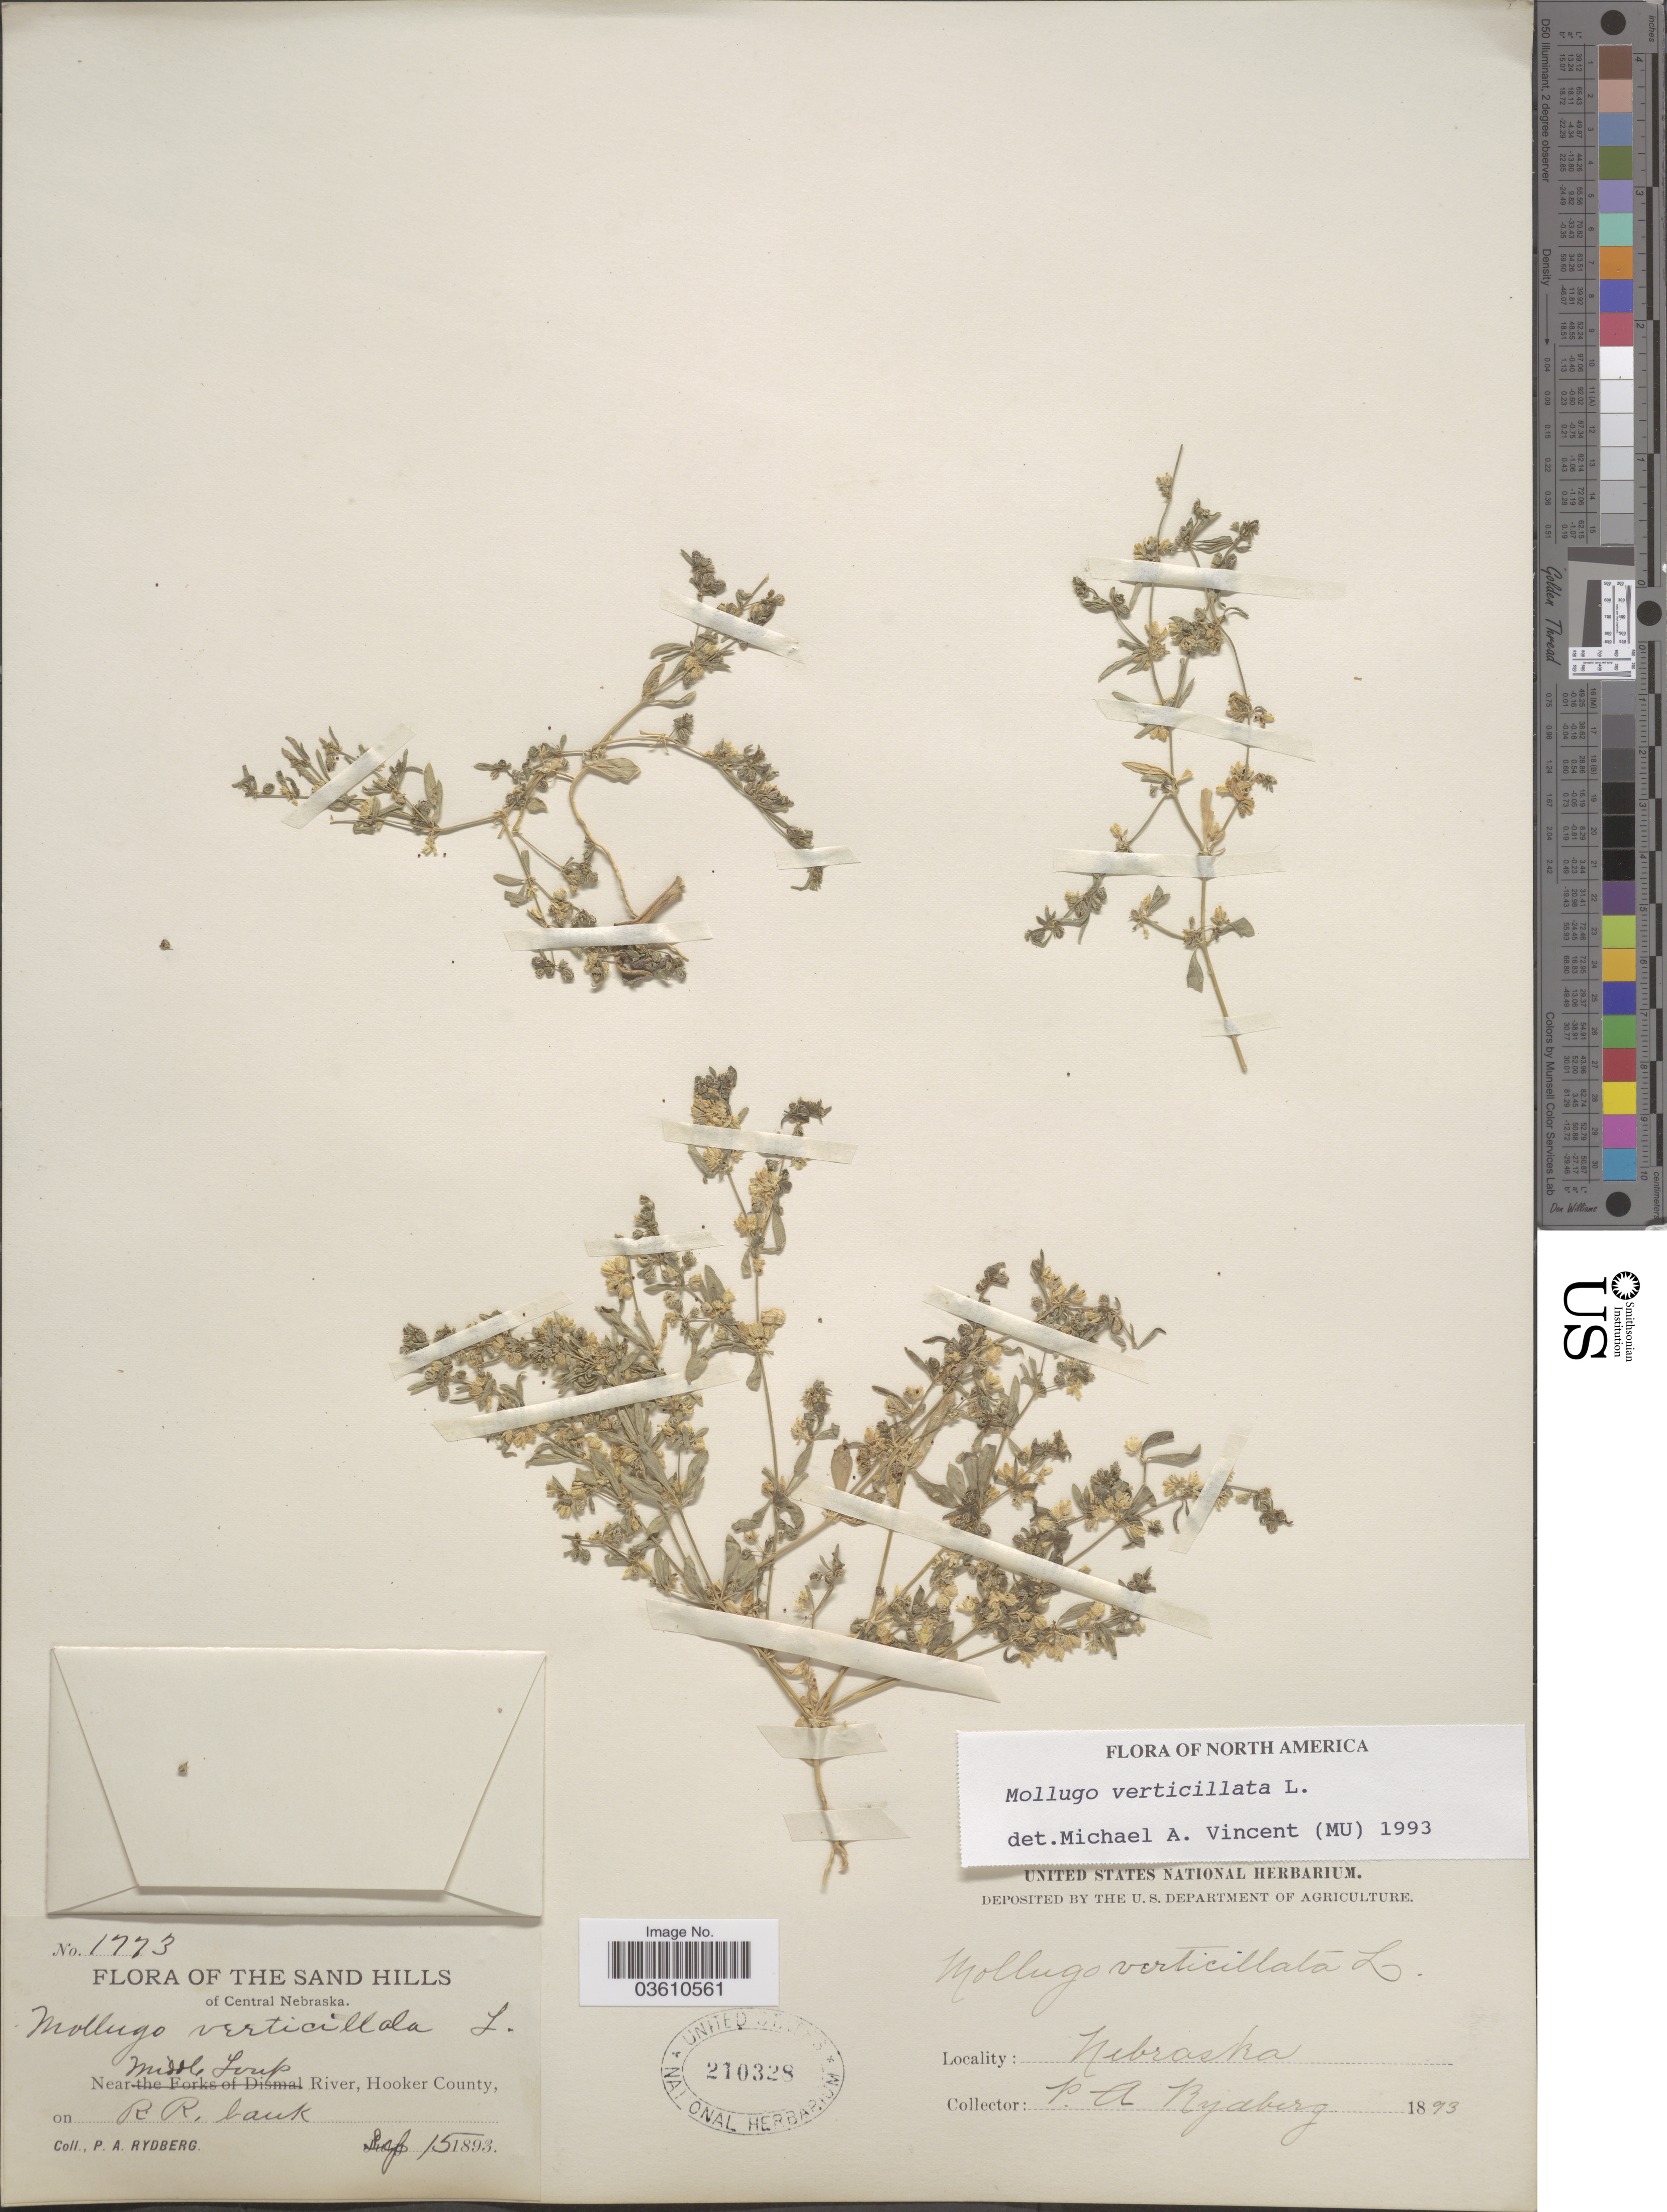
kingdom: Plantae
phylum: Tracheophyta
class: Magnoliopsida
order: Caryophyllales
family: Molluginaceae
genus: Mollugo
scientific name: Mollugo verticillata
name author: L.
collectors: P. A. Rydberg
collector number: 1773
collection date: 1893-09-15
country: United States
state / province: Nebraska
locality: The Sand Hills of Central Nebraska. Near Middle Loup River, Hooker County on R.R. bank.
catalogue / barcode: US 210328